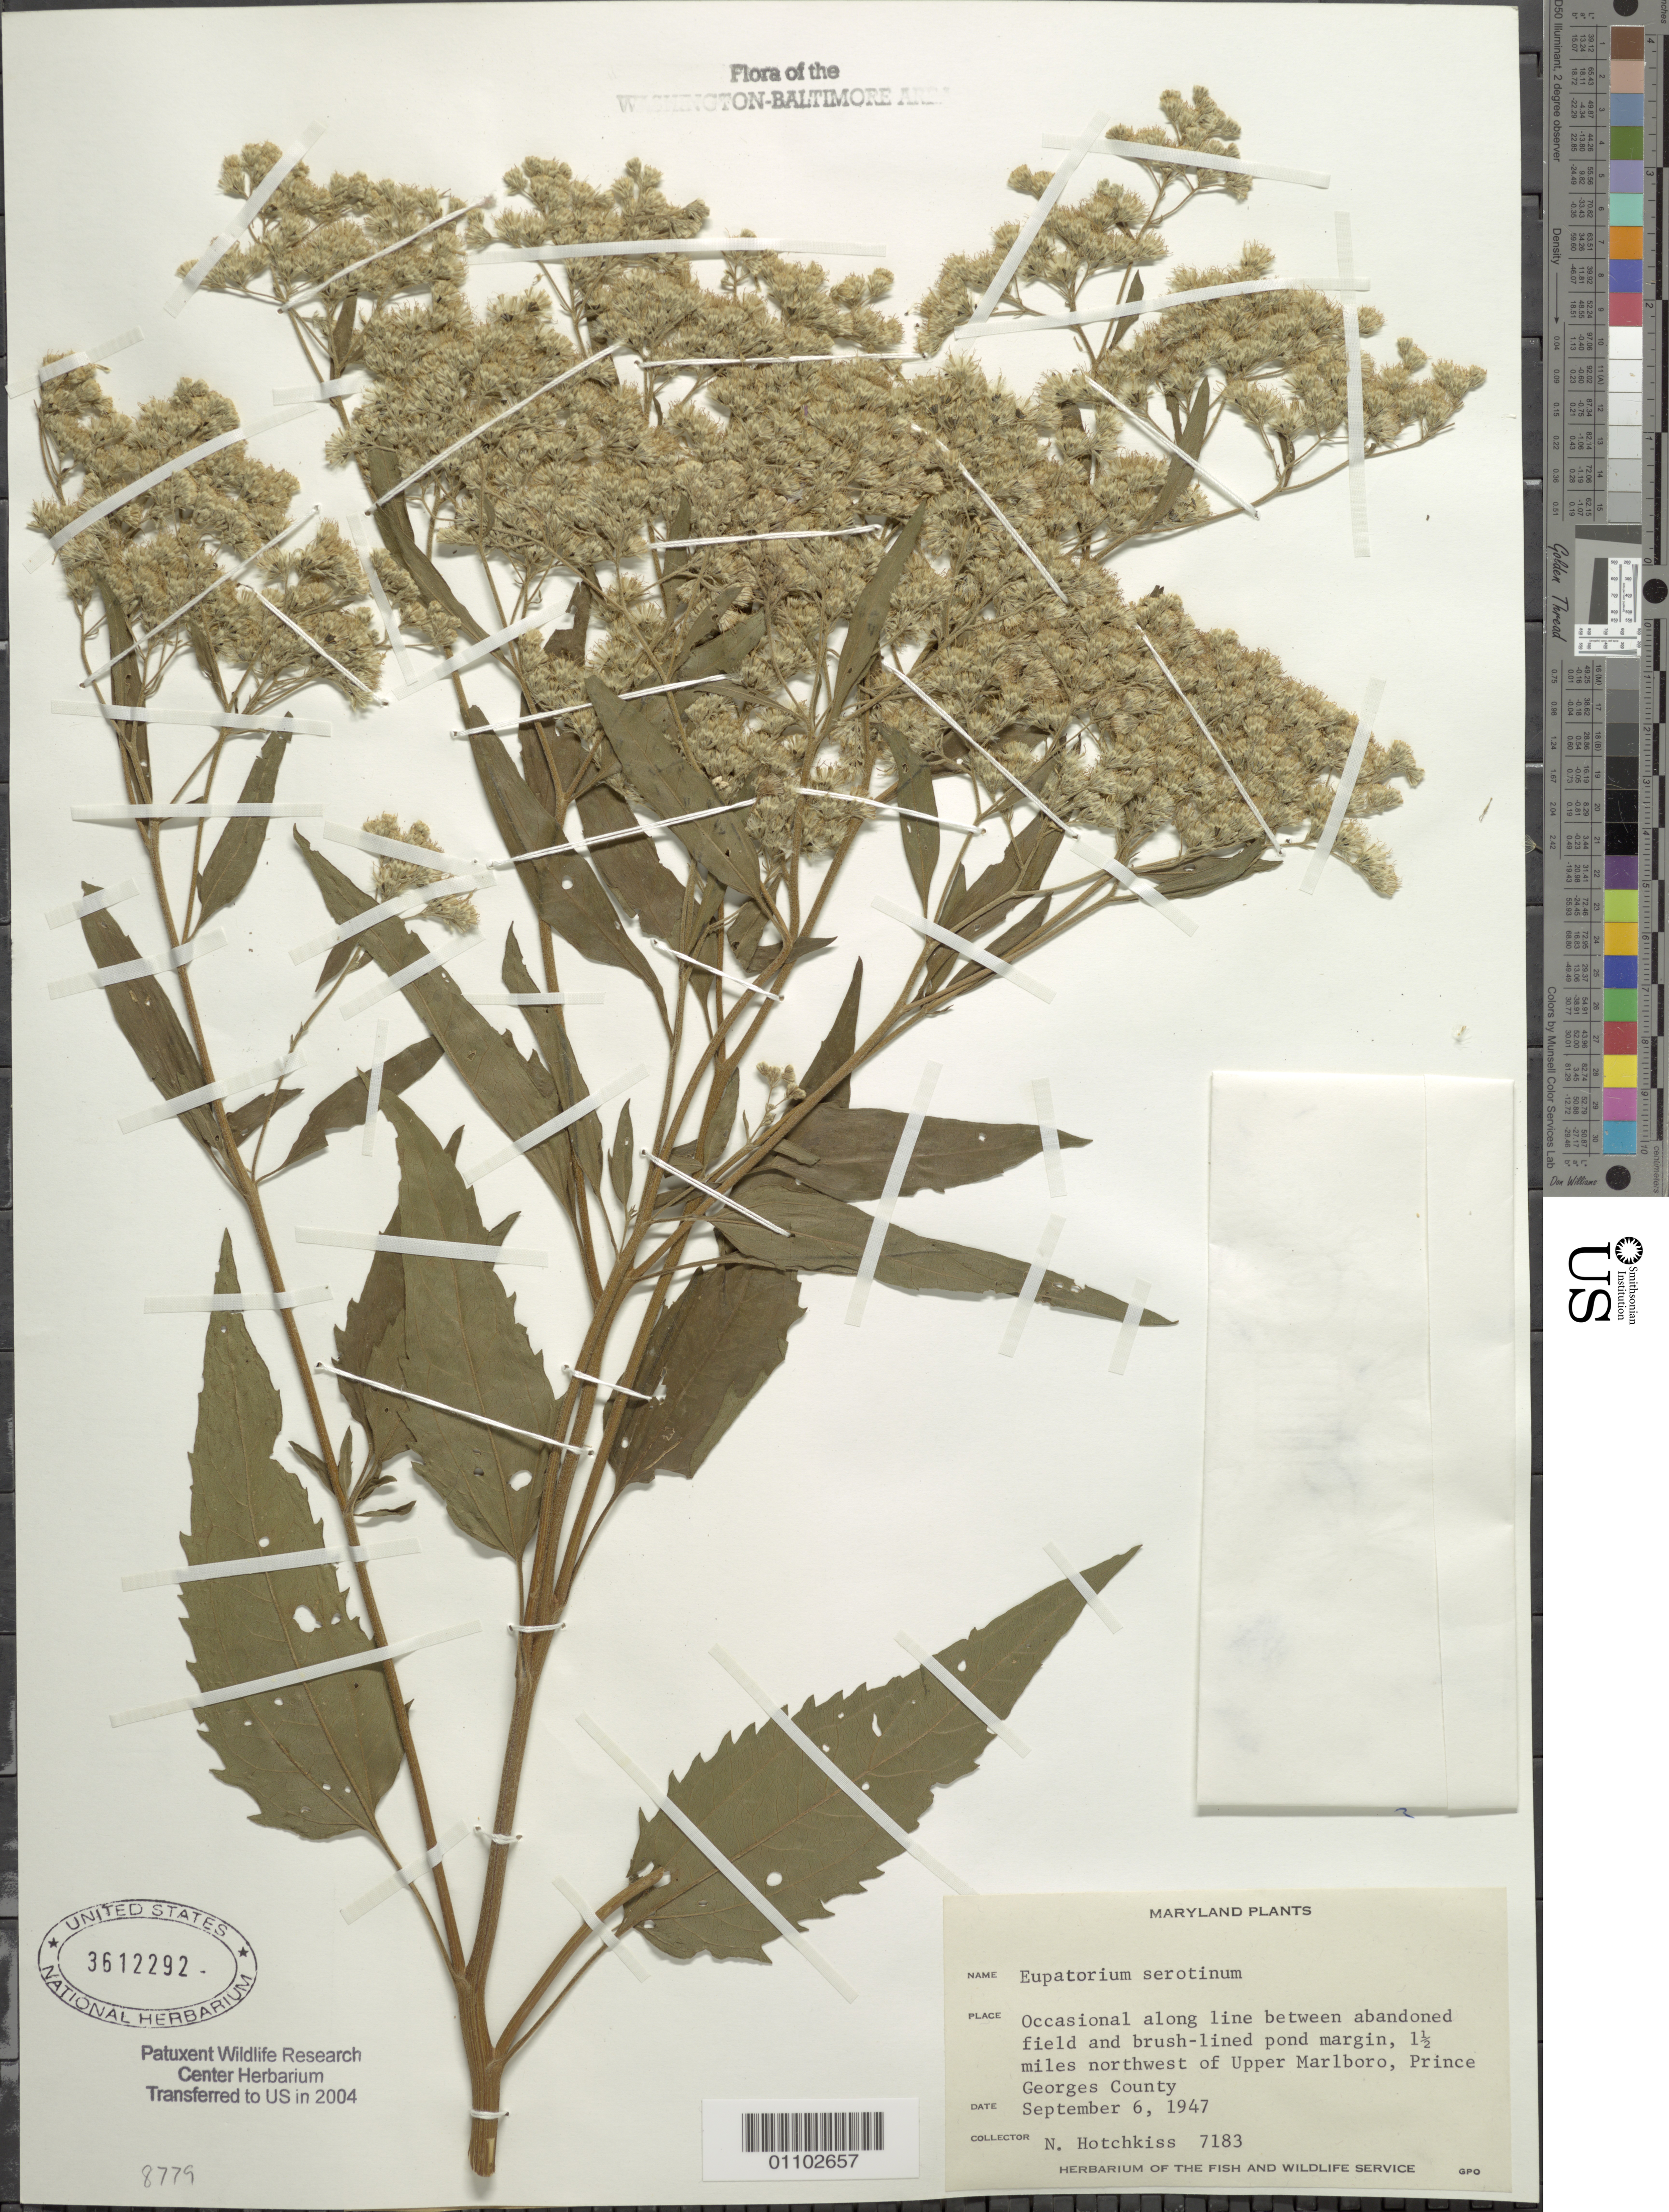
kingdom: Plantae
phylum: Tracheophyta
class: Magnoliopsida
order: Asterales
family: Asteraceae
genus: Eupatorium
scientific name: Eupatorium serotinum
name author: Michx.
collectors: N. Hotchkiss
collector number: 7183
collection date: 1947-09-06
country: United States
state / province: Maryland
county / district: Prince George's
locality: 1 1/2 miles NW of Upper Marlboro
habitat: Occasional along line between abandoned field and brush-lined pond margin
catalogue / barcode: US 3612292